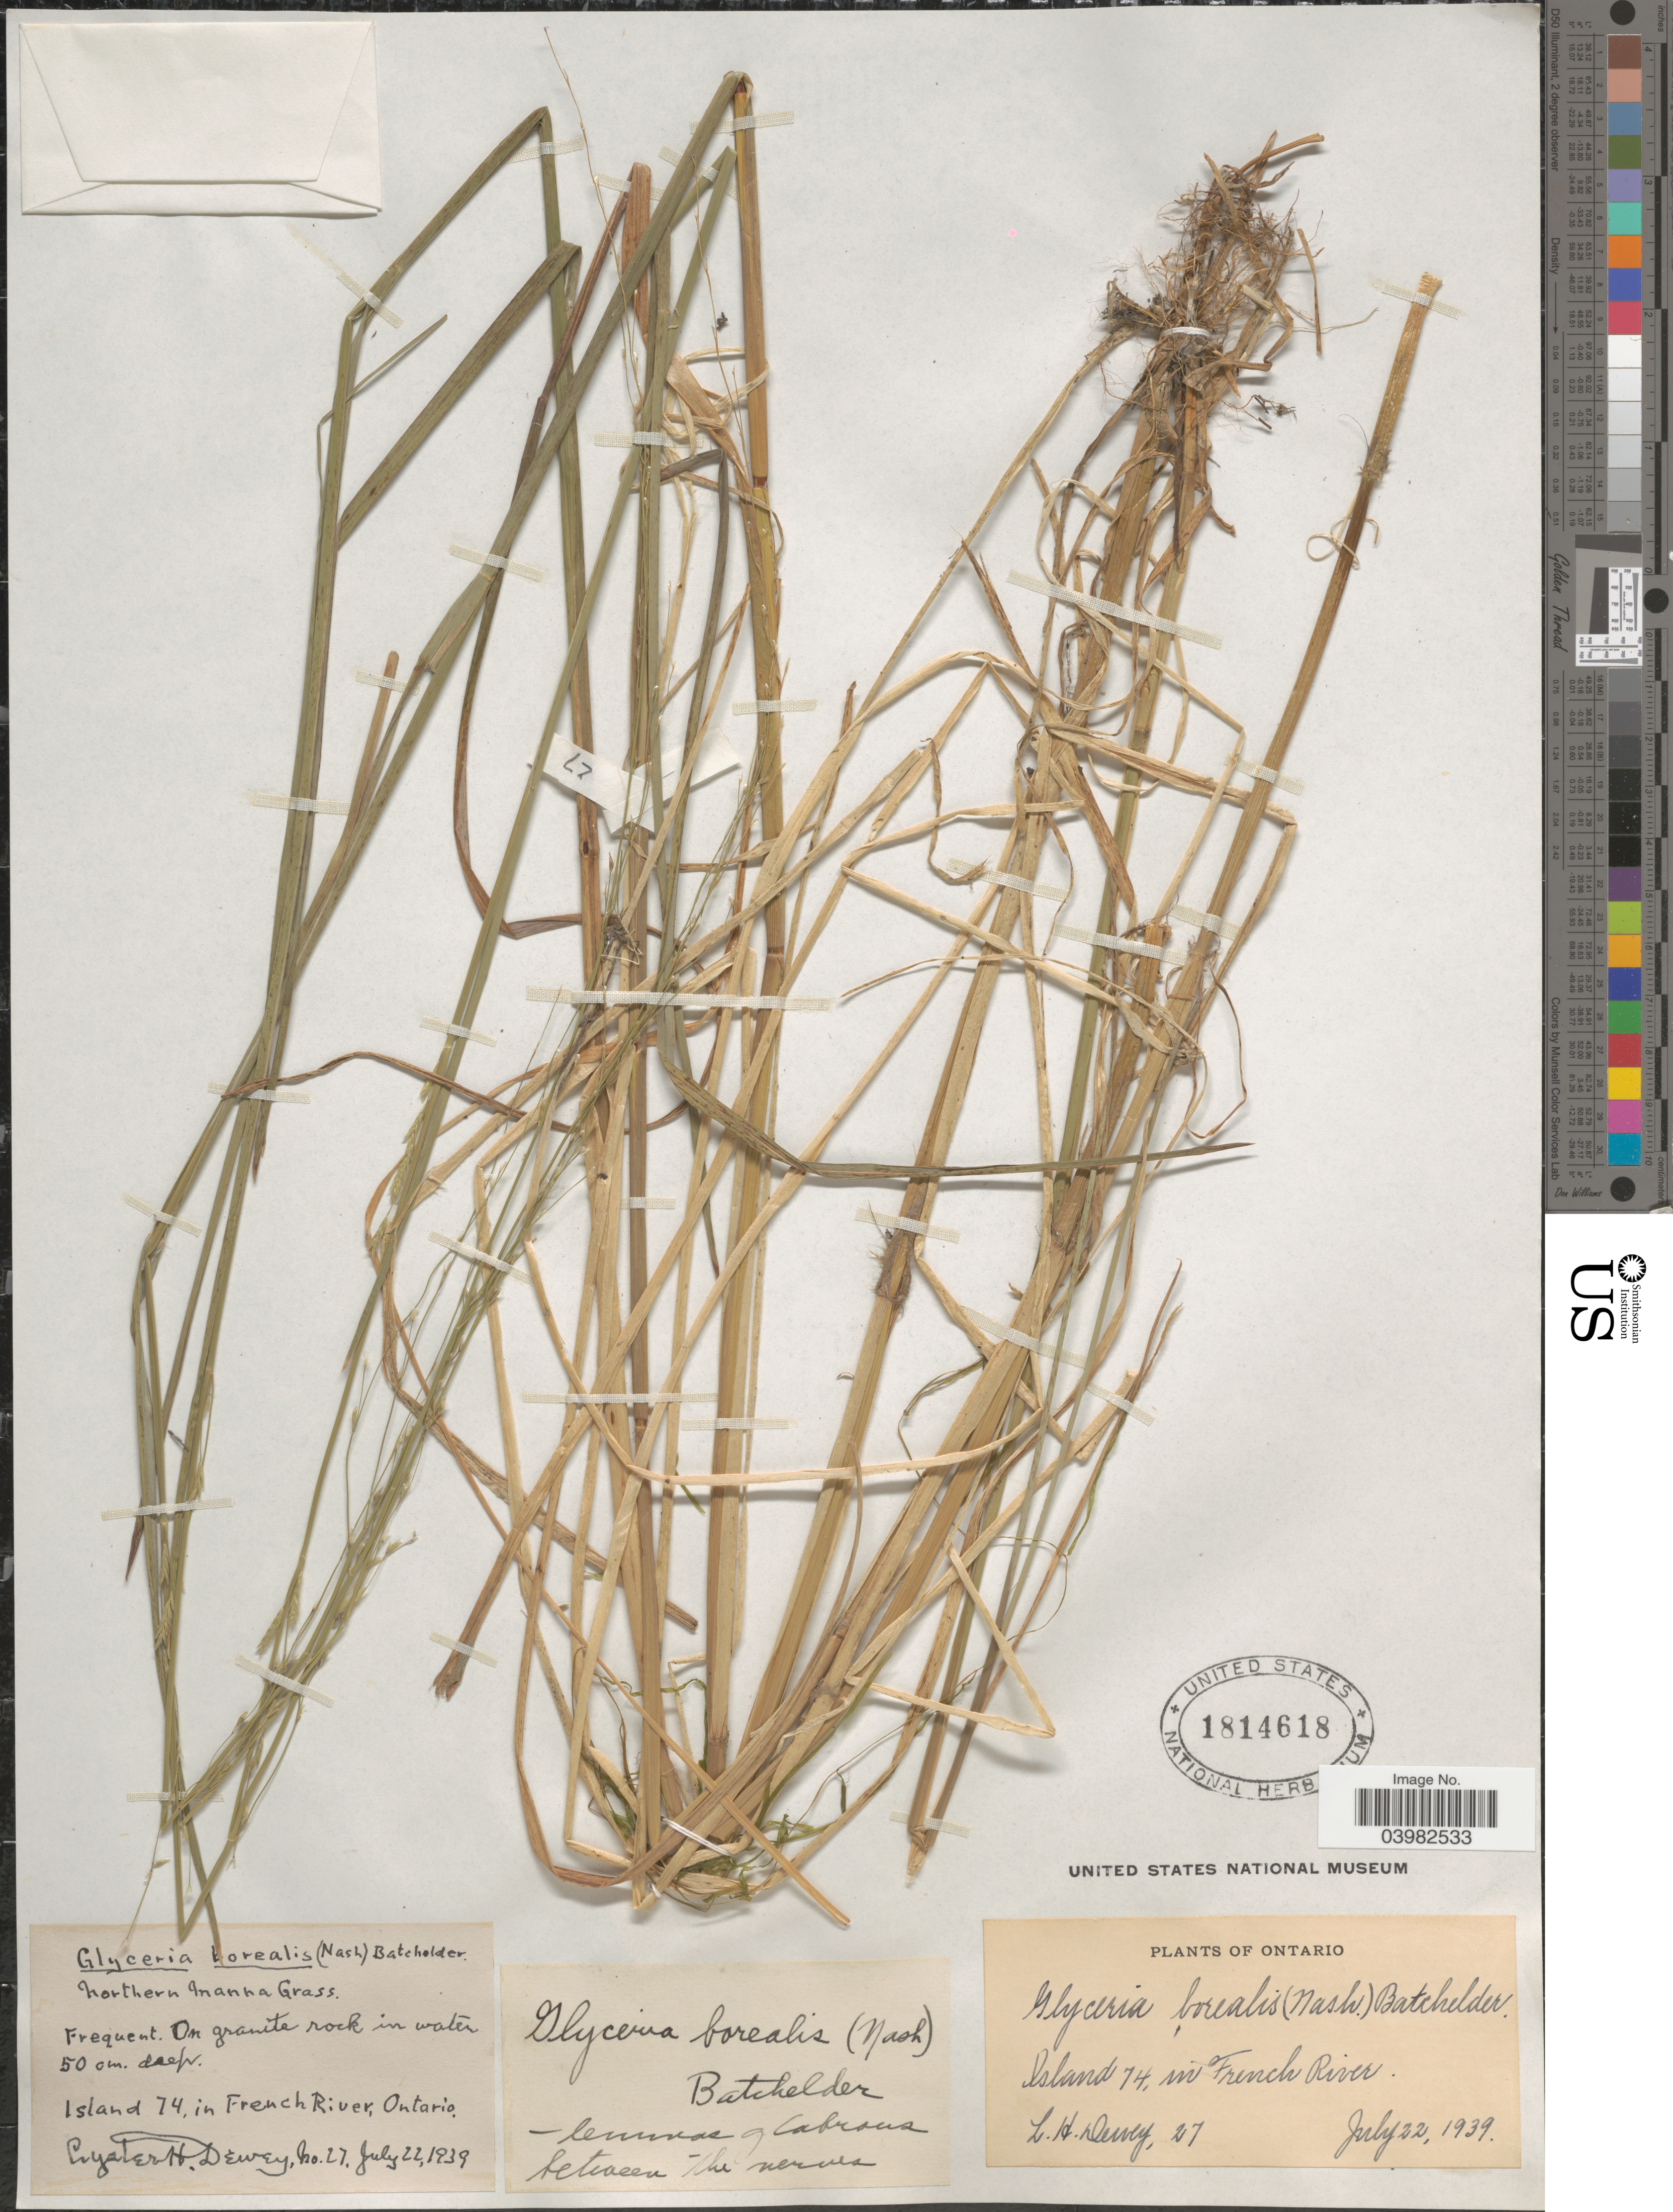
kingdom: Plantae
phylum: Tracheophyta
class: Liliopsida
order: Poales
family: Poaceae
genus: Glyceria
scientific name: Glyceria borealis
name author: (Nash) Batchelder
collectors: L. H. Dewey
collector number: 27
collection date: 1939-07-22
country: Canada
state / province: Ontario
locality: Island 74, in French River.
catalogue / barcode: US 1814618